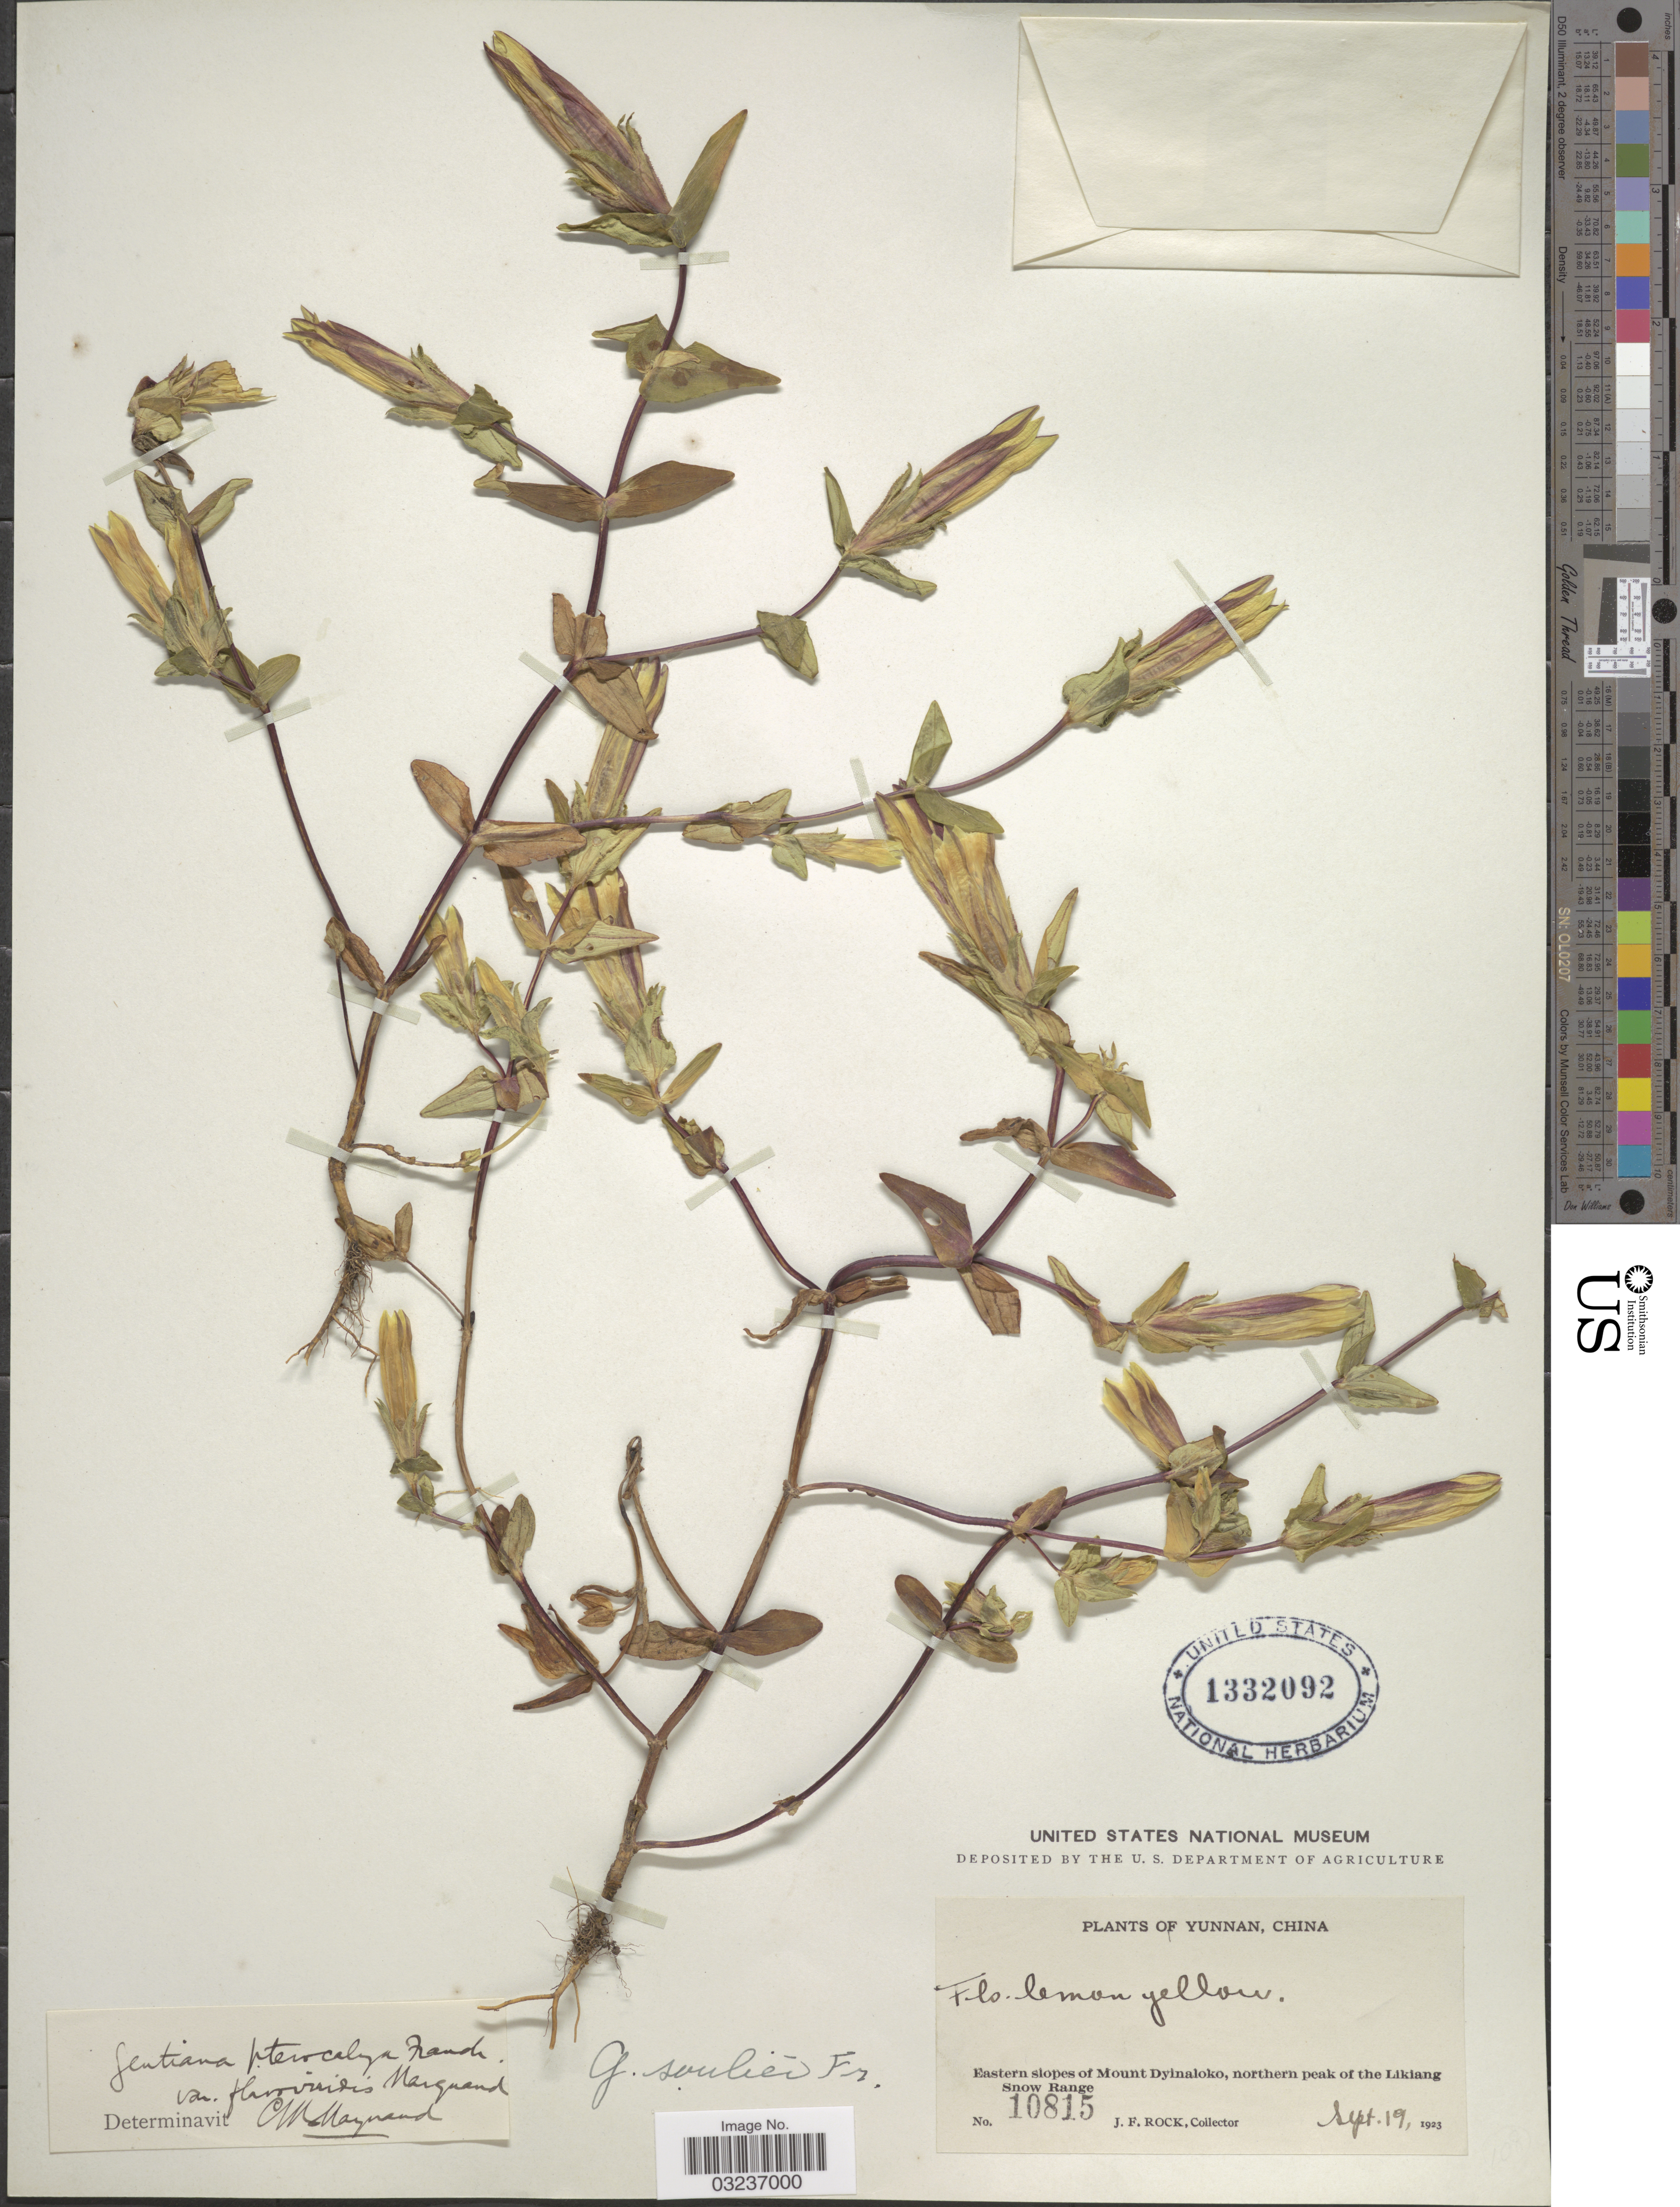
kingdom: Plantae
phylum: Tracheophyta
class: Magnoliopsida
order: Gentianales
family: Gentianaceae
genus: Gentiana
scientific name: Gentiana souliei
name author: Franch.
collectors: J. Rock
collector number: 10815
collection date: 1923-09-19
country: China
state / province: Yunnan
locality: Eastern slopes of Mount Dyinaloko, northern peak of the Likiang Snow Range.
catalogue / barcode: US 1332092